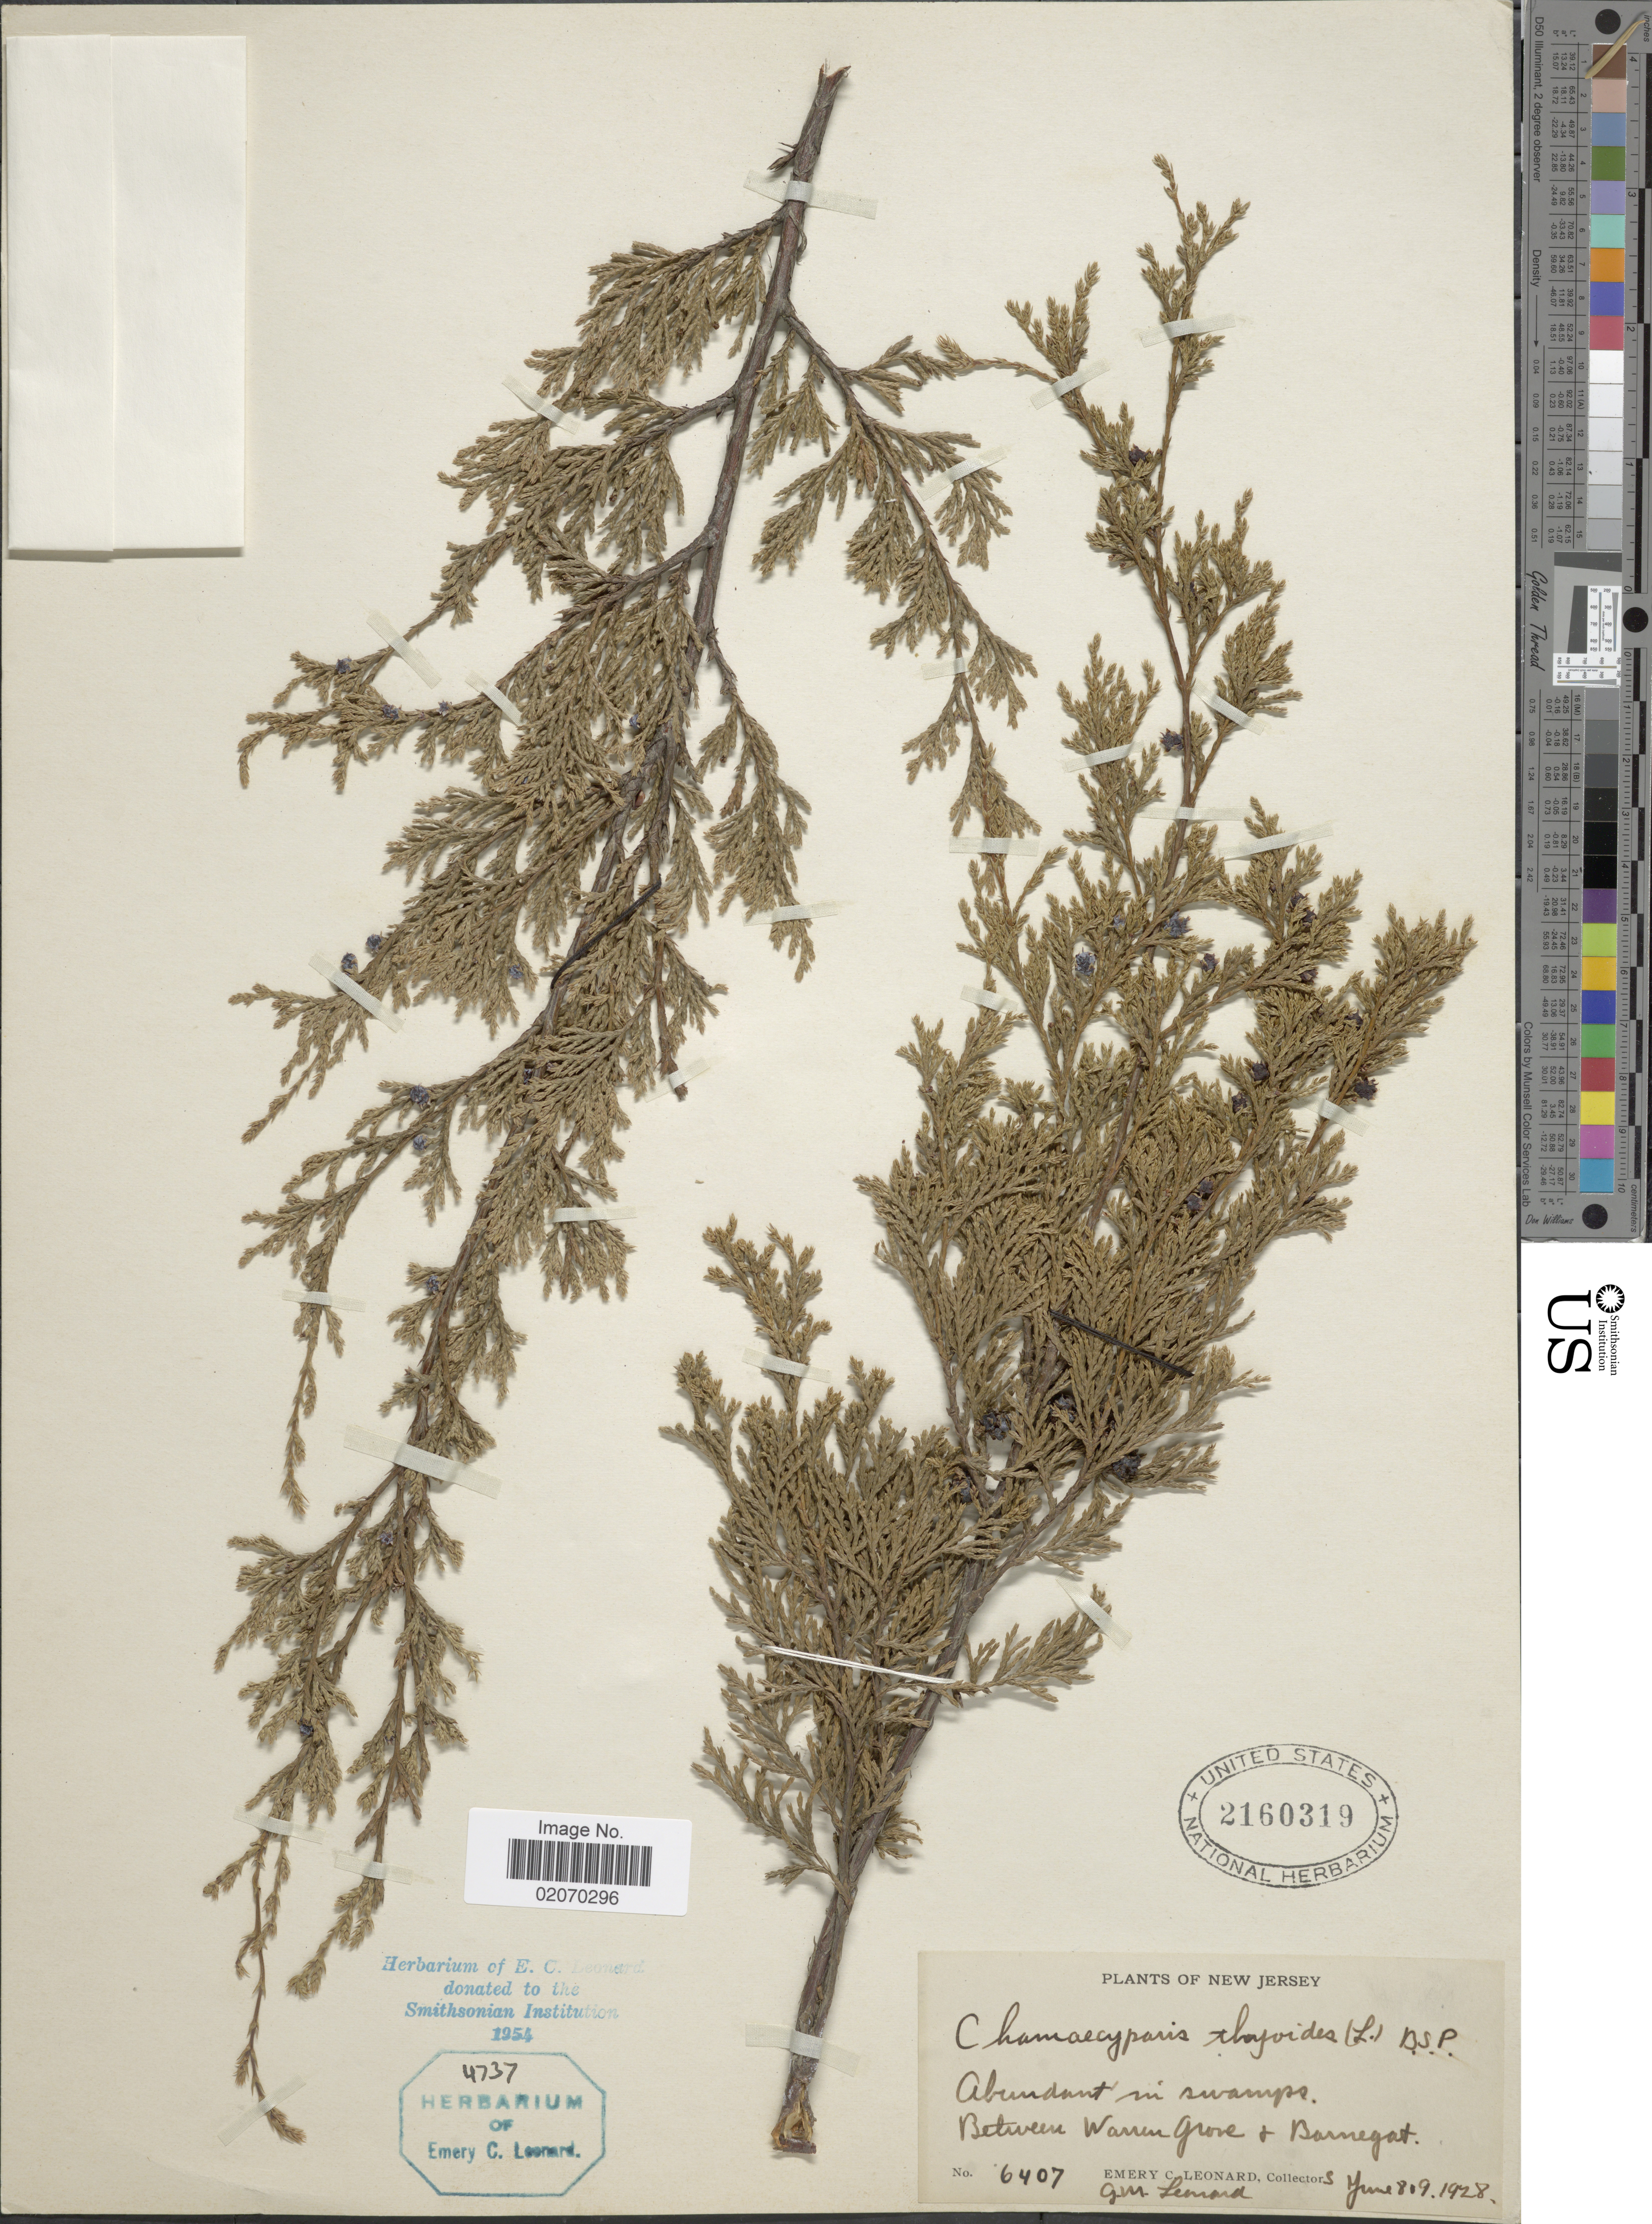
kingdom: Plantae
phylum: Tracheophyta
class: Pinopsida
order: Pinales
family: Cupressaceae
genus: Chamaecyparis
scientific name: Chamaecyparis thyoides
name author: (L.) Britton, Stearns & Poggenb.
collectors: E. C. Leonard & G. M. Leonard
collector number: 6407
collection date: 1928-06-08/1928-06-09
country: United States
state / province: New Jersey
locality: Between Warren Grove & Barnegat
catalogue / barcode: US 2160319